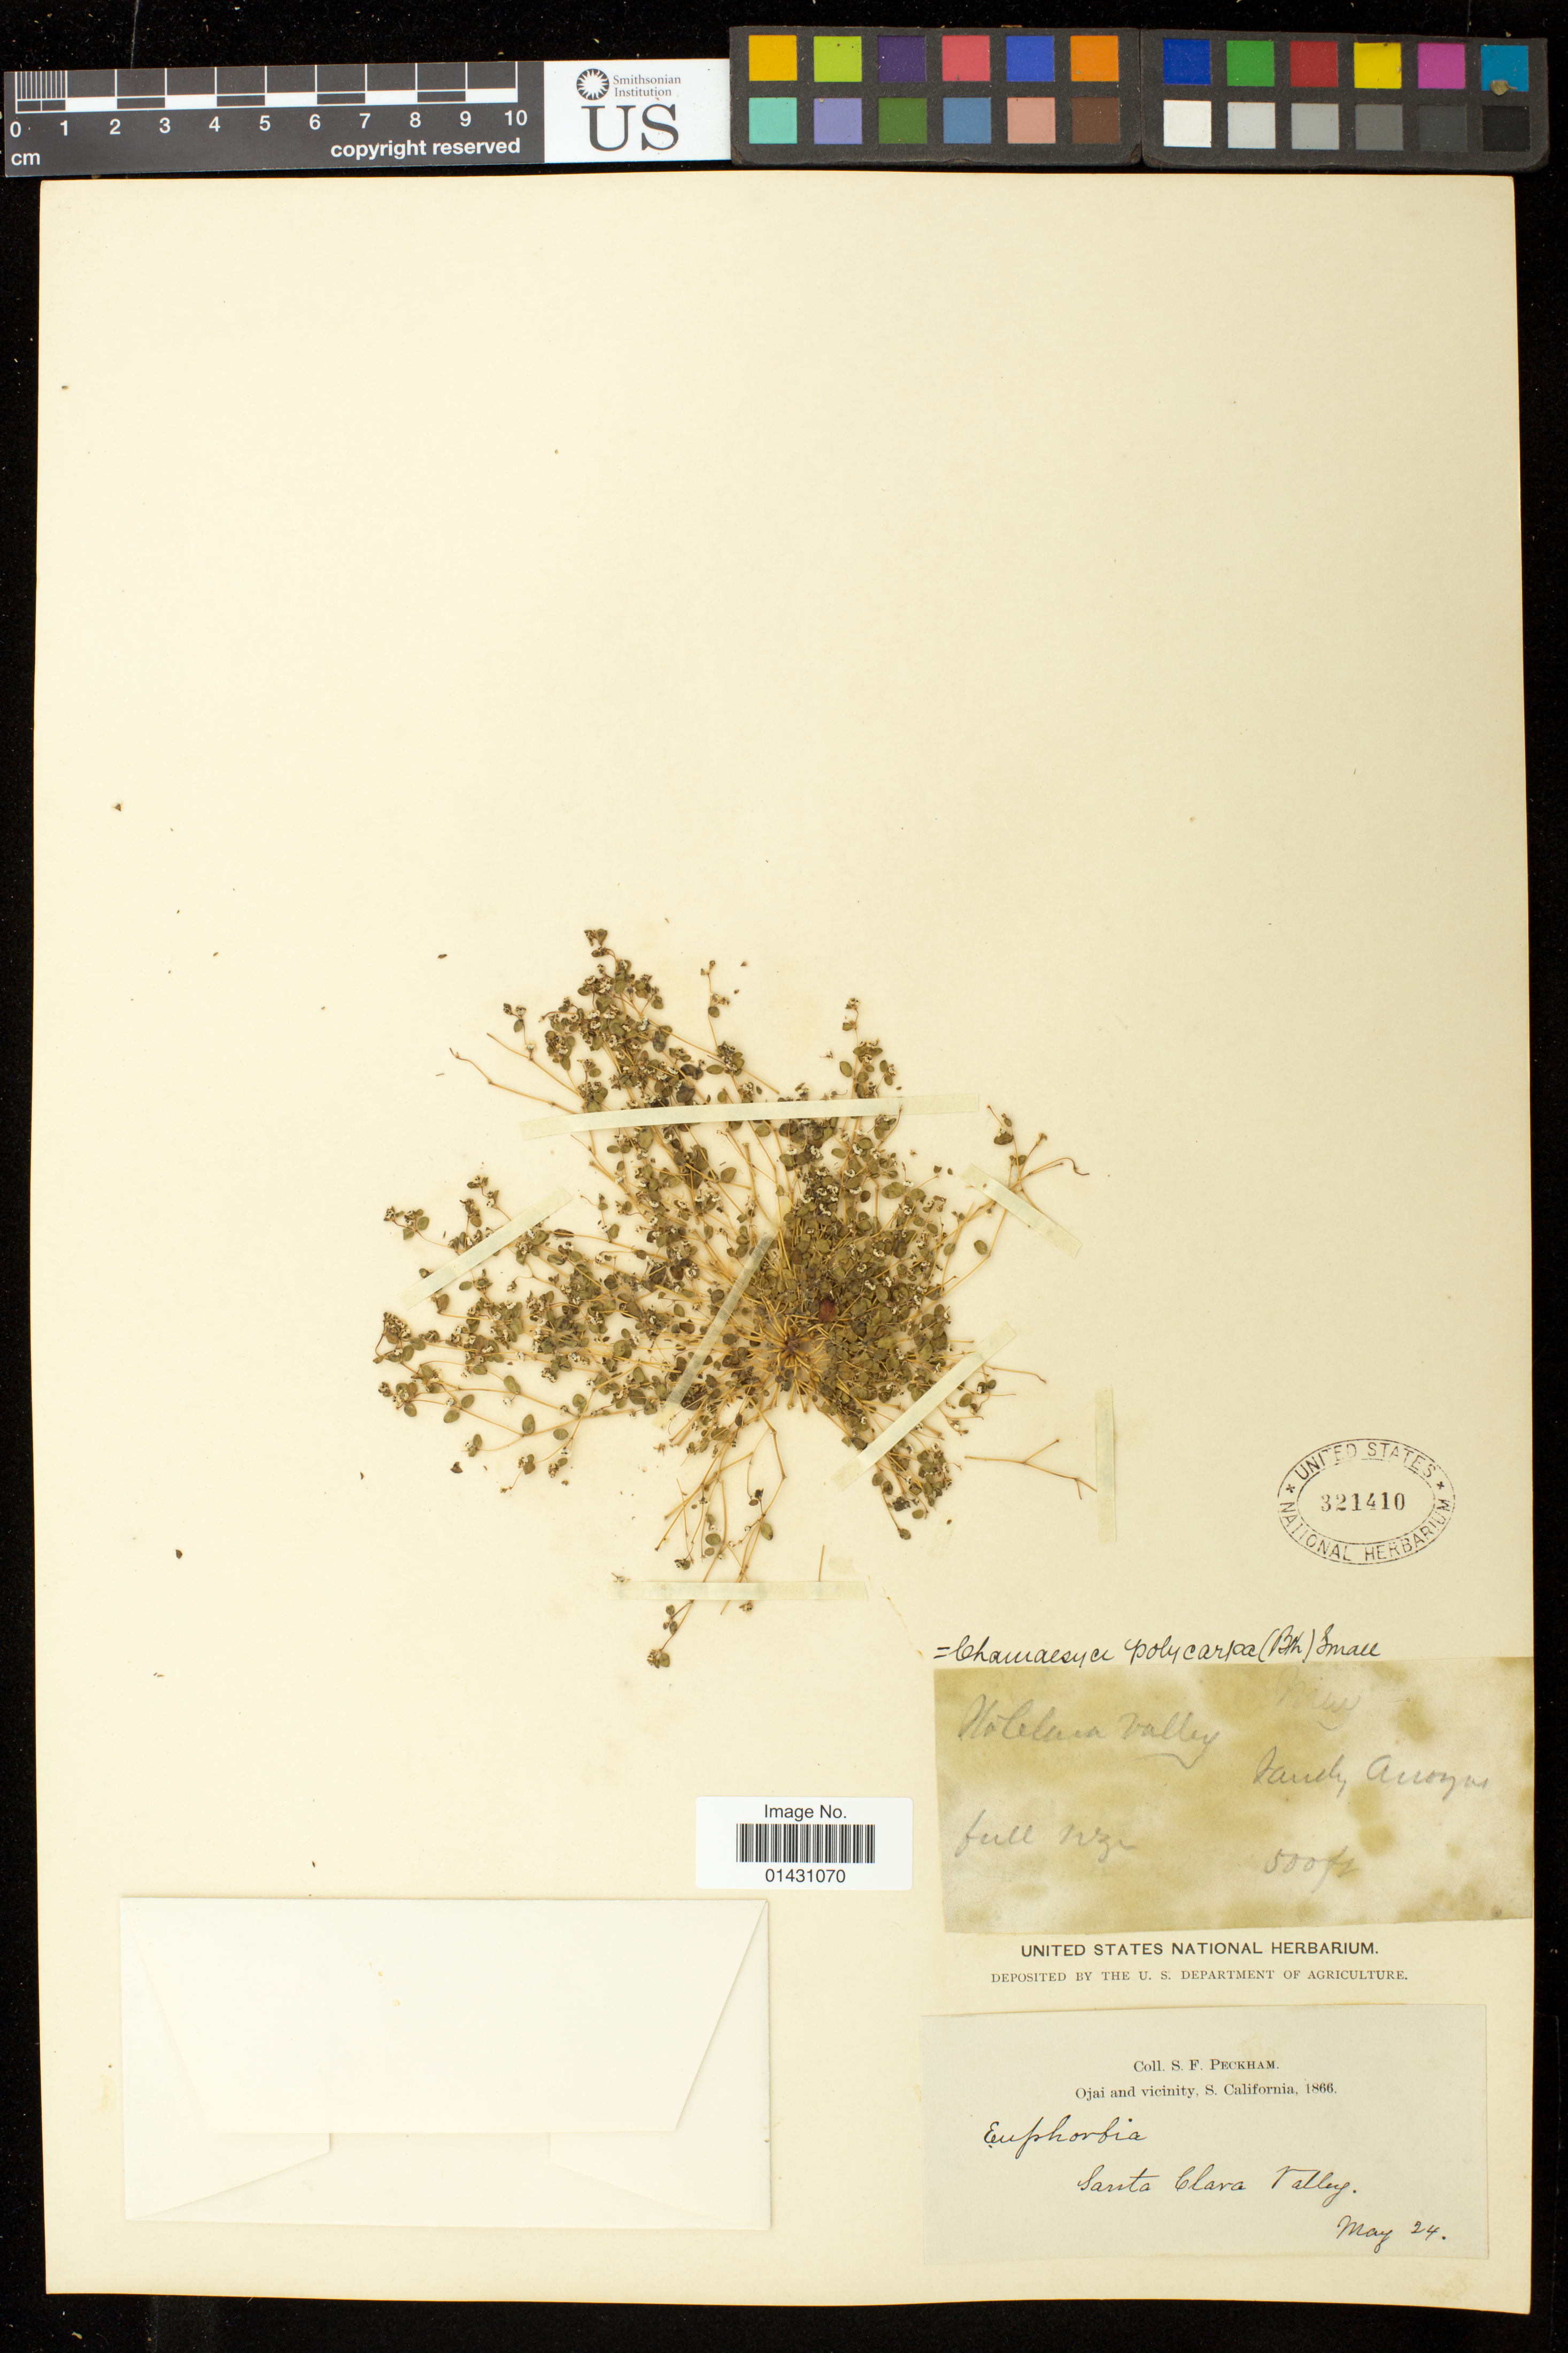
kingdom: Plantae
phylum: Tracheophyta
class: Magnoliopsida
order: Malpighiales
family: Euphorbiaceae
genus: Euphorbia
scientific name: Euphorbia polycarpa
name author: Benth.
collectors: S. Peckham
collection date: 1866-05-24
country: United States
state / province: California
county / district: Ventura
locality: Ojai and vicinity, S. California, Santa Clara Valley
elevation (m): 152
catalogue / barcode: US 321410